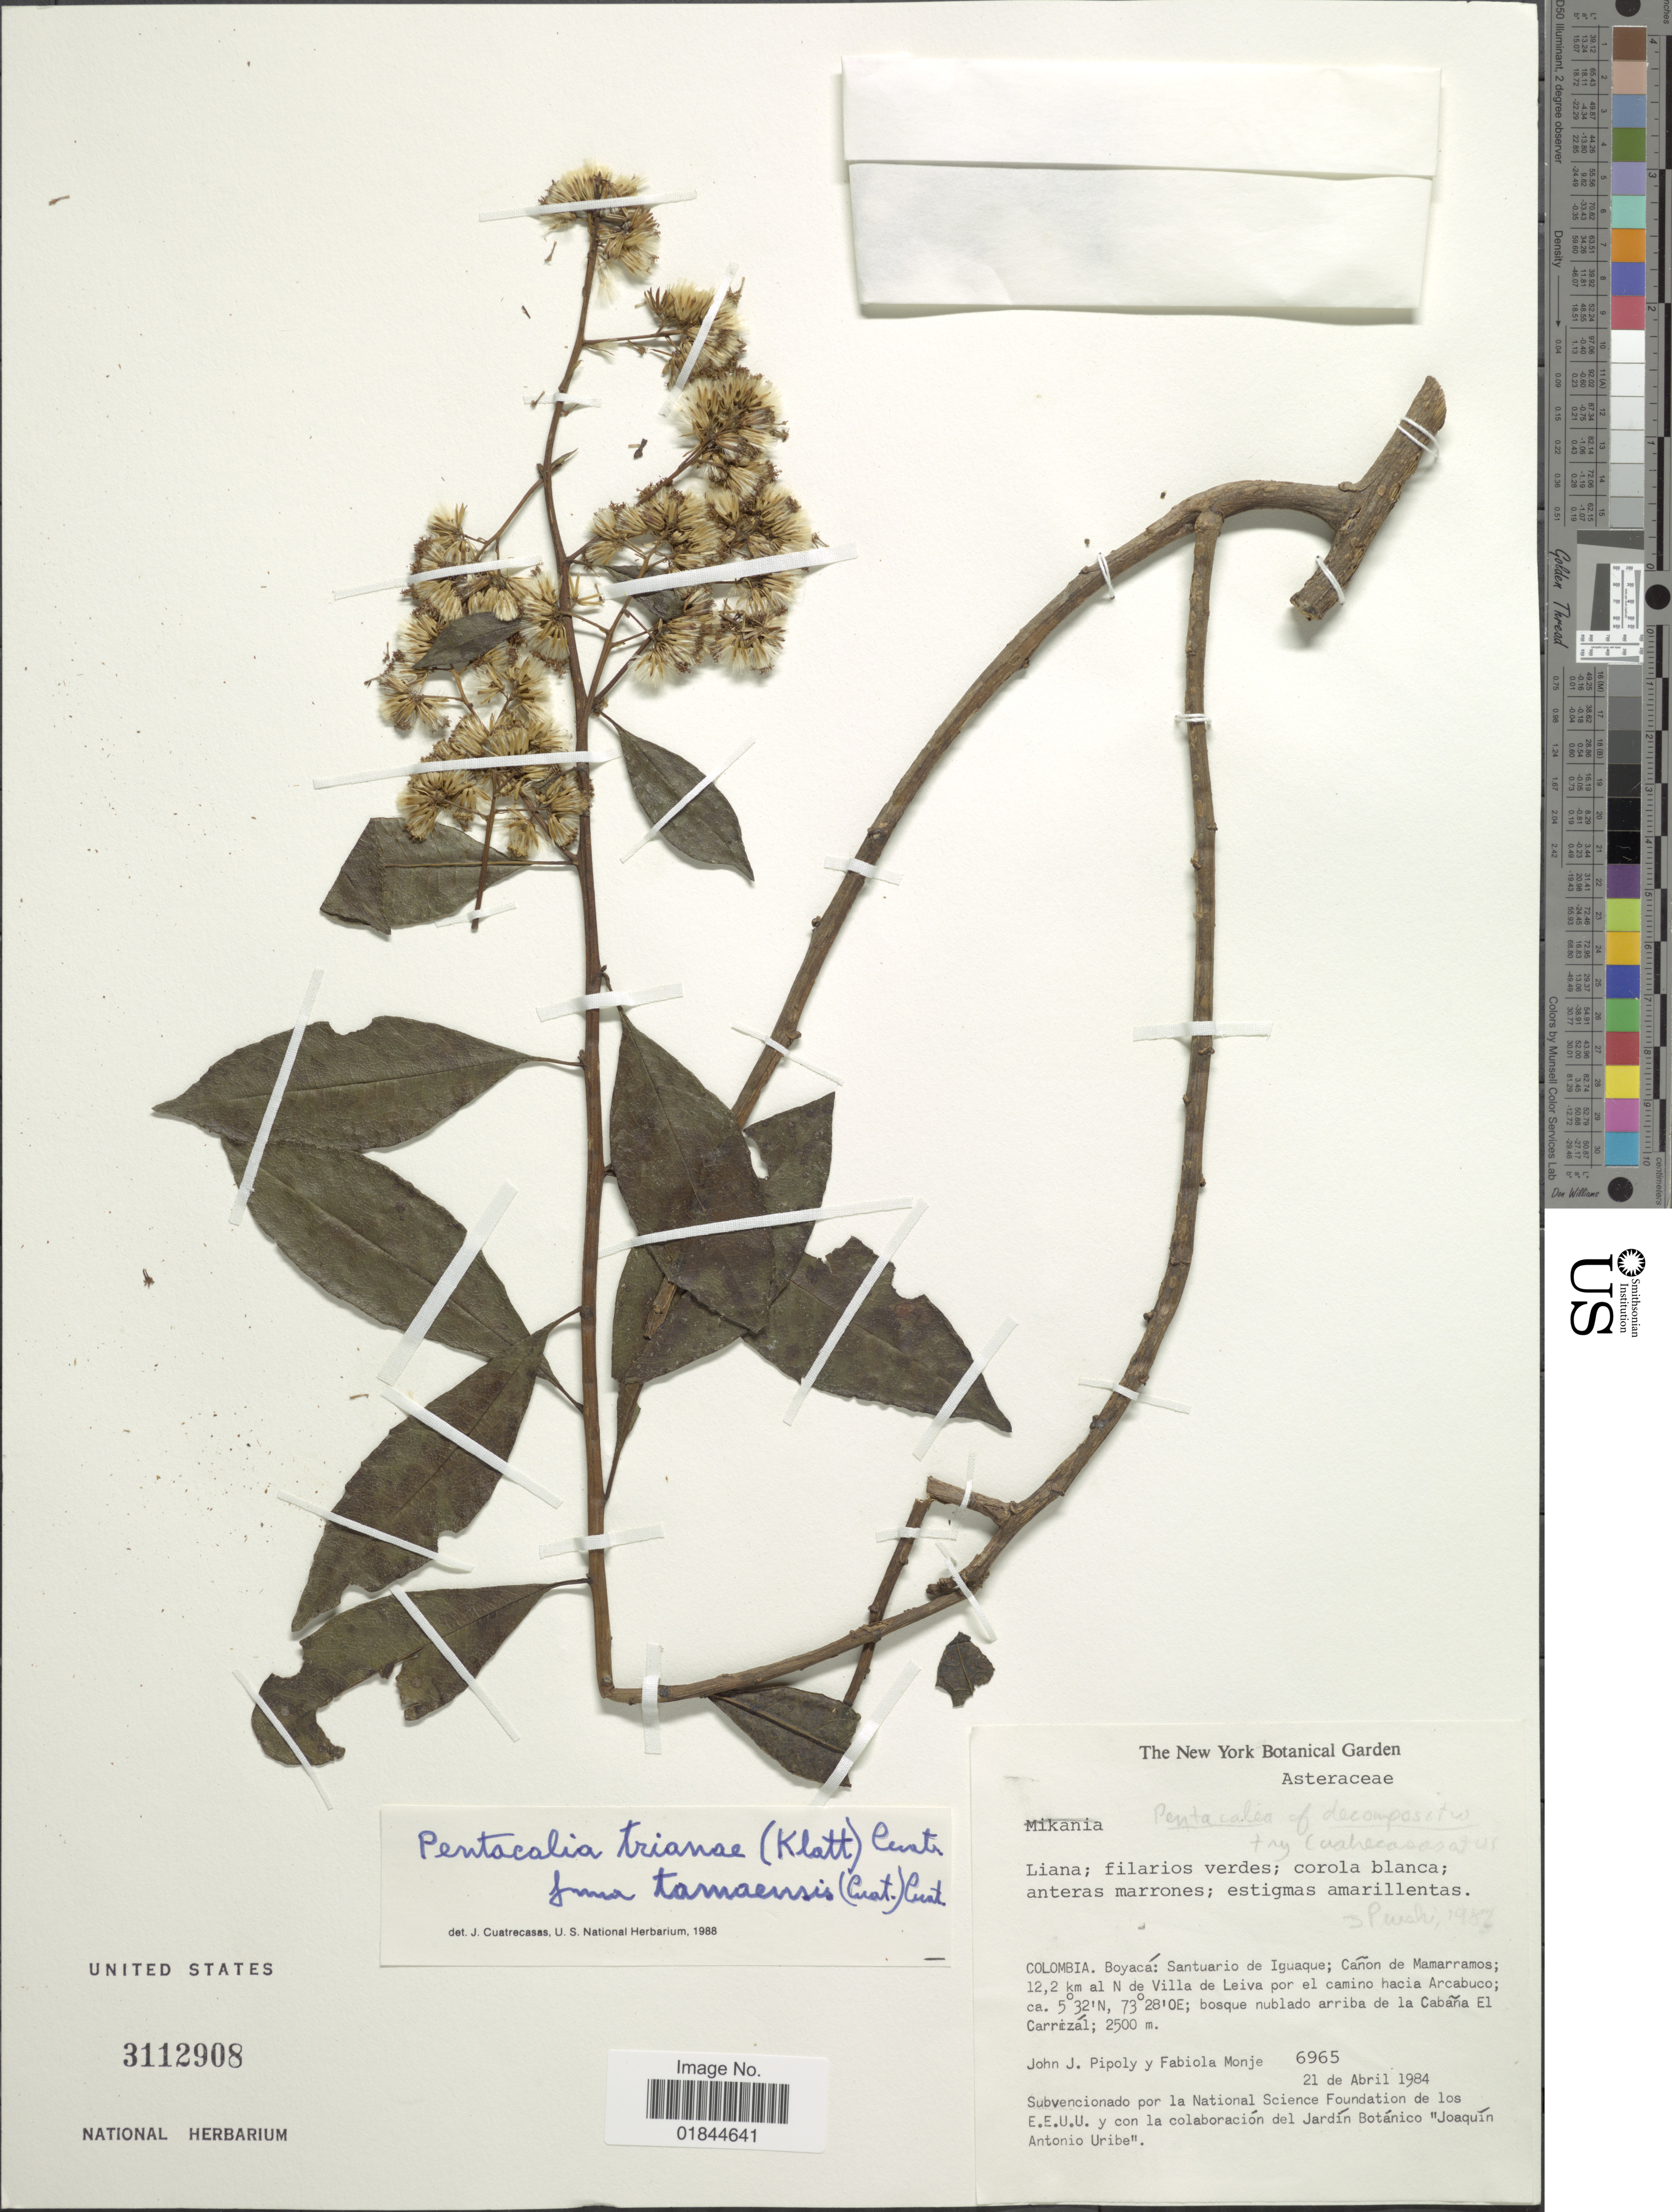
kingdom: Plantae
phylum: Tracheophyta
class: Magnoliopsida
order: Asterales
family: Asteraceae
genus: Pentacalia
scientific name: Pentacalia trianae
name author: (Klatt) Cuatrec.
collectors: J. J. Pipoly & F. Monje-Pipoly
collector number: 6965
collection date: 1984-04-21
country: Colombia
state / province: Boyacá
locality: Santuario de Iguaque, Canon de Mamarramos, 12.2 km al N de Villa de Leiva por el camino hacia Arcabuco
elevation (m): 2500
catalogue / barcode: US 3112908